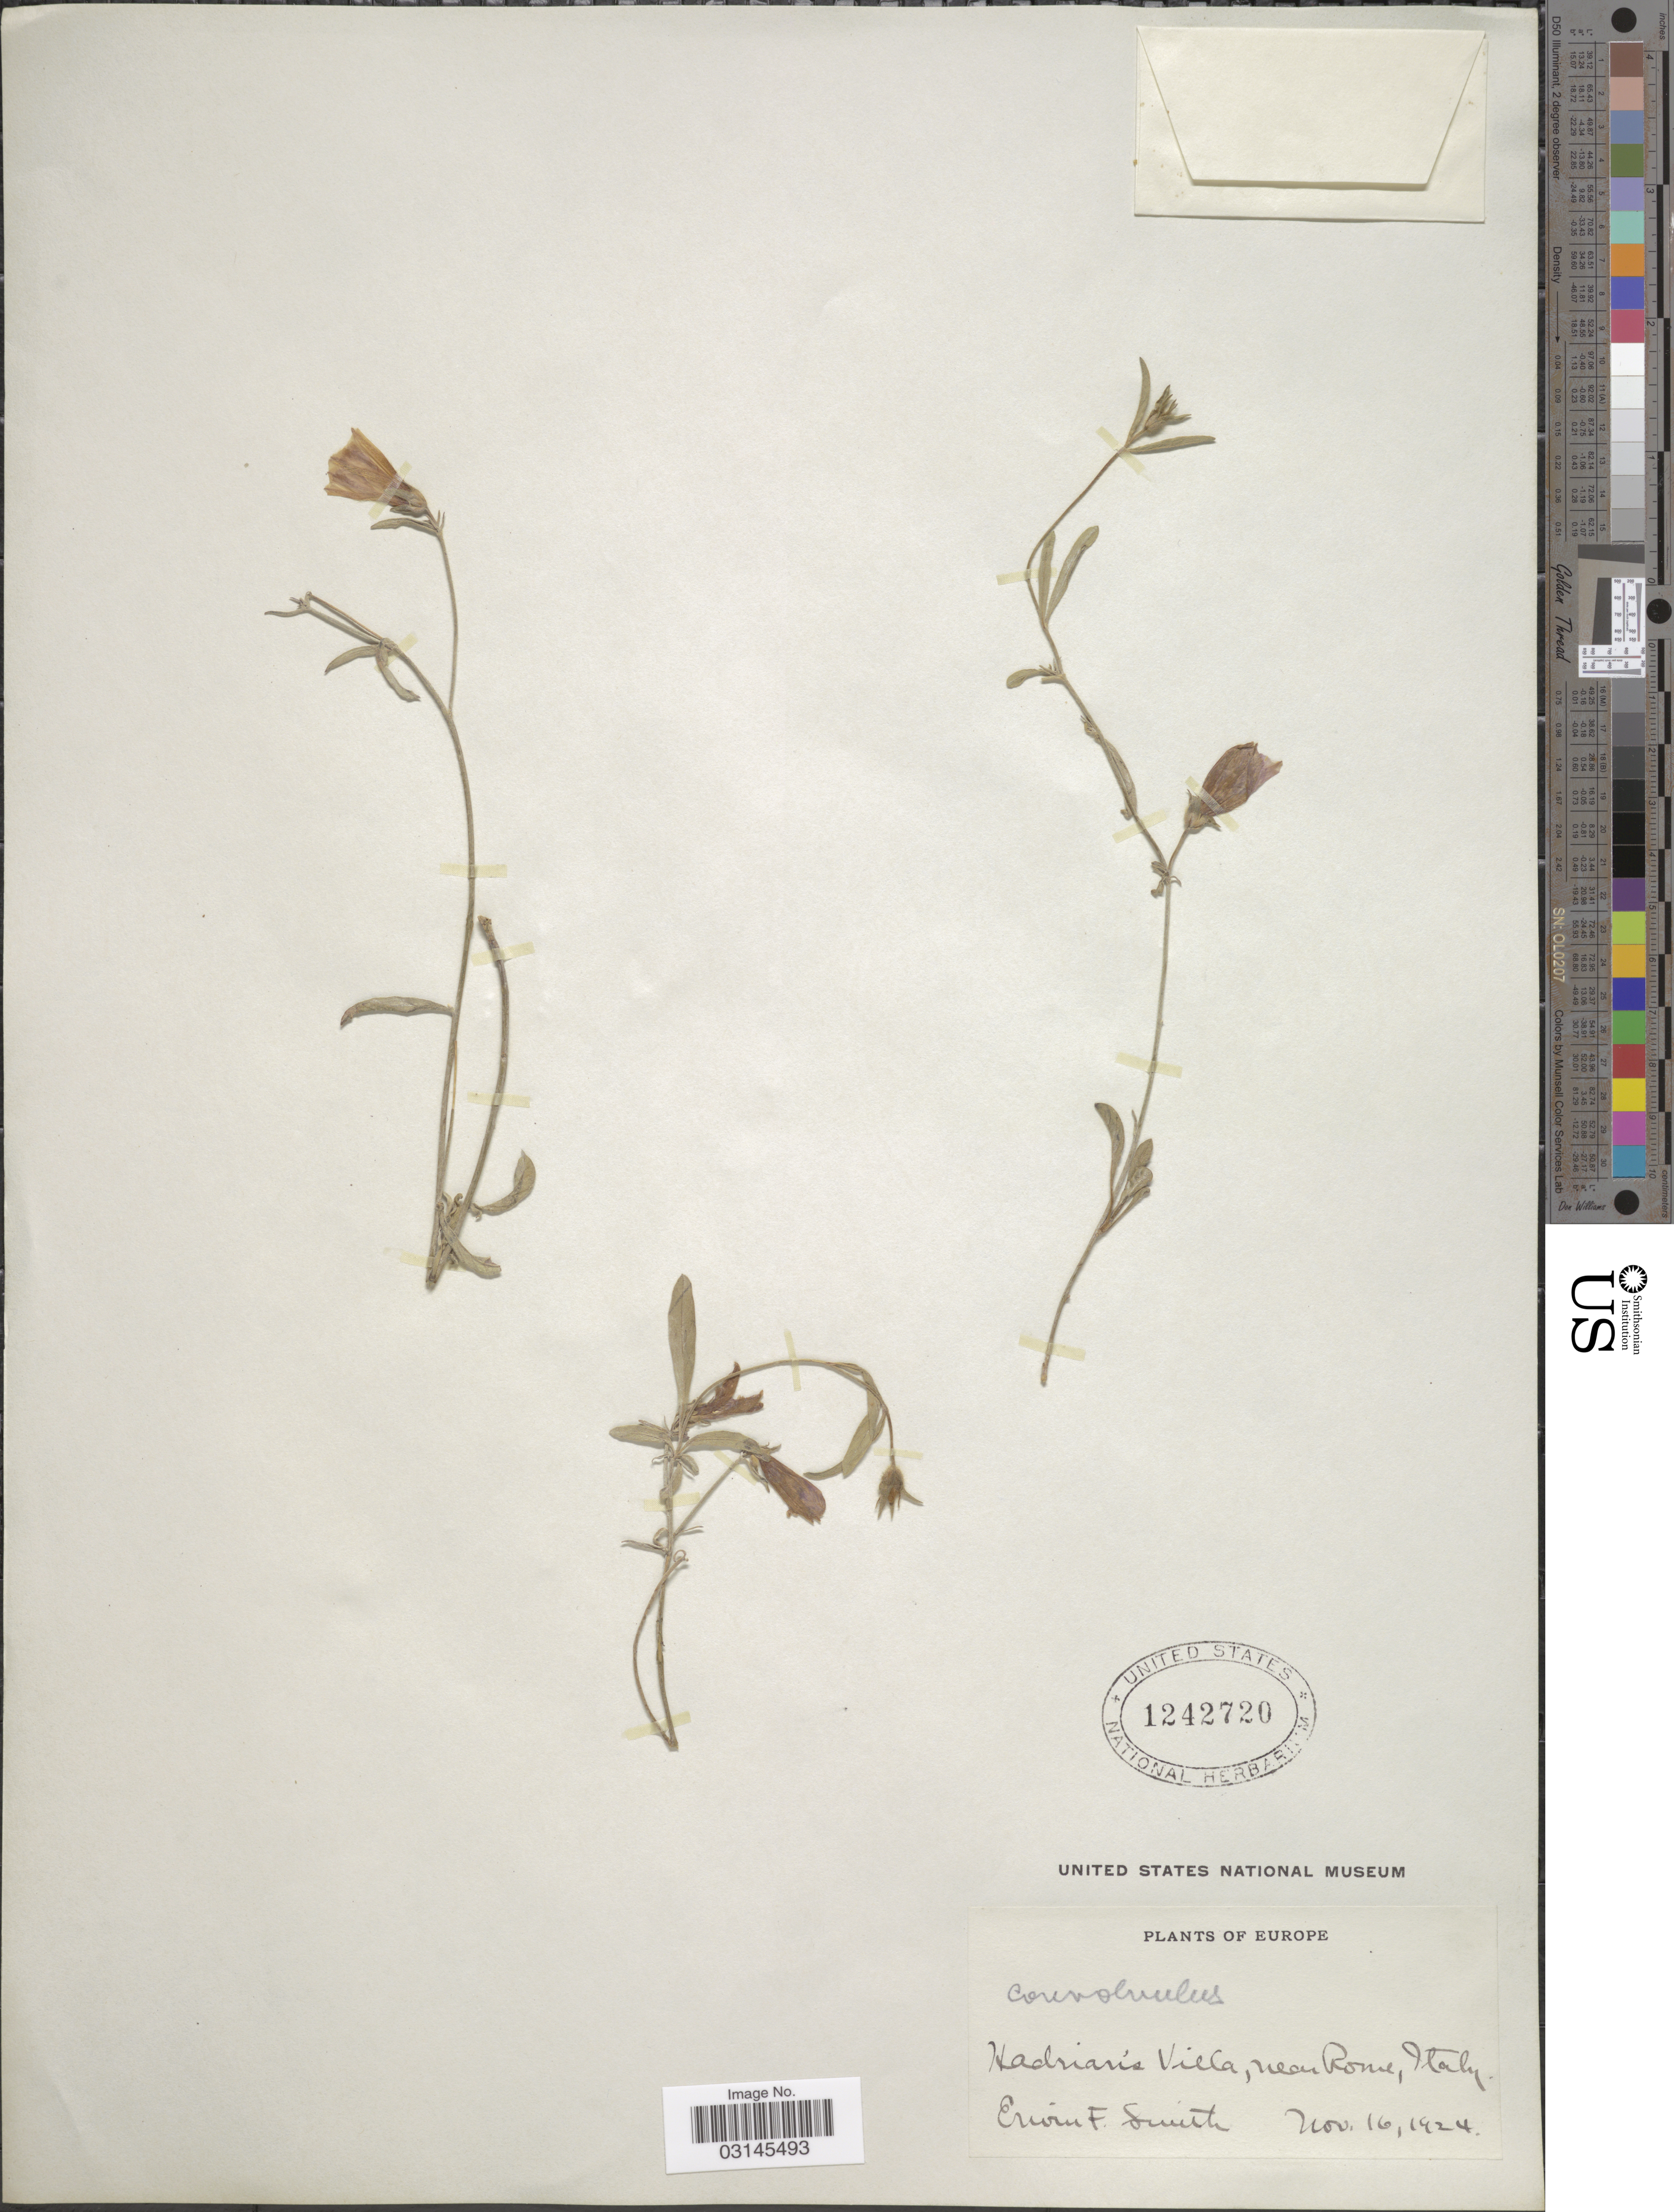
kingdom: Plantae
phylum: Tracheophyta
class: Magnoliopsida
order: Solanales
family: Convolvulaceae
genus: Convolvulus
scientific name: Convolvulus sp.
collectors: E. F. Smith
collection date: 1924-11-16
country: Italy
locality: Hadrian's Villa, near Rome.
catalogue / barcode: US 1242720